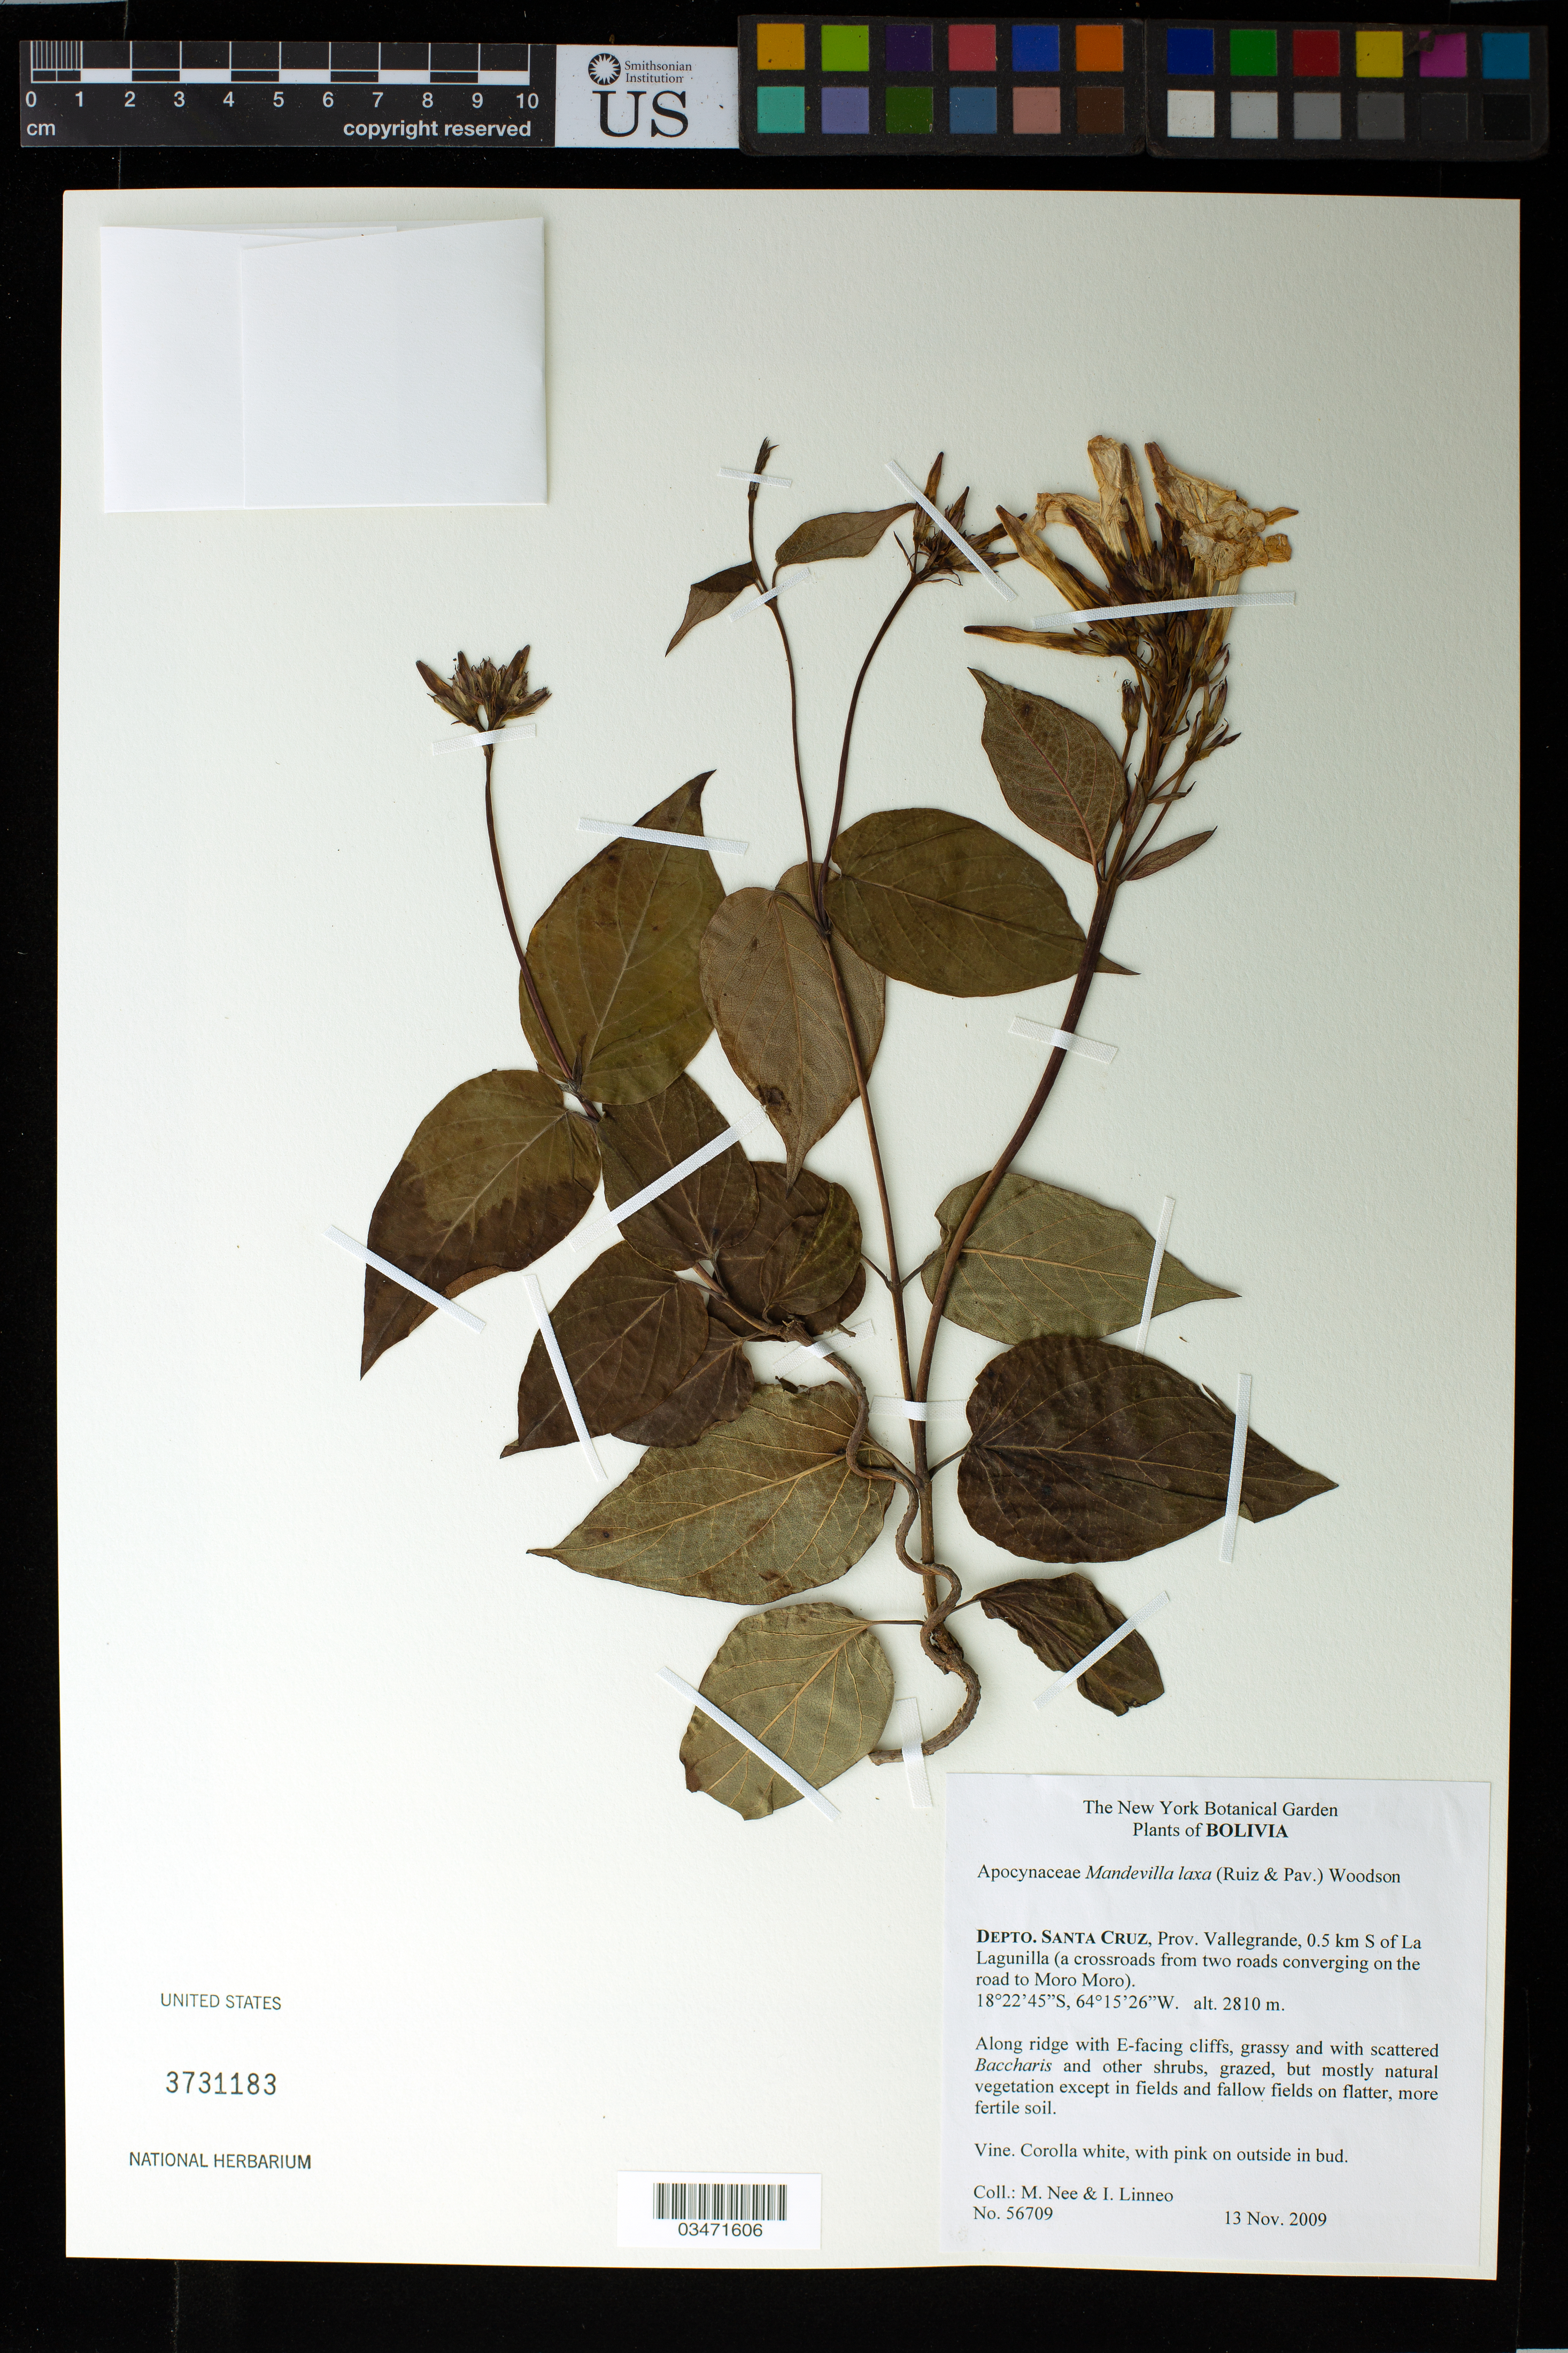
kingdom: Plantae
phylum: Tracheophyta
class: Magnoliopsida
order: Gentianales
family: Apocynaceae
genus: Mandevilla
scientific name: Mandevilla laxa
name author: (Ruiz & Pav.) J. Woodson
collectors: M. Nee & I. Linneo Foronda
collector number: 56709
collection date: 2009-11-13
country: Bolivia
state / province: Santa Cruz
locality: Prov. Vallegrande, 0.5 km S of La Lagunilla (a crossroads from two roads converging on the road to Moro Moro)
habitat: Along ridge with E-facing cliffs, grassy and with scattered Baccharis and other shrubs, grazed, but mostly natural vegetation except in fields and fallow fields on flatter, more fertile soil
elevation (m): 2810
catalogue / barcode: US 3731183